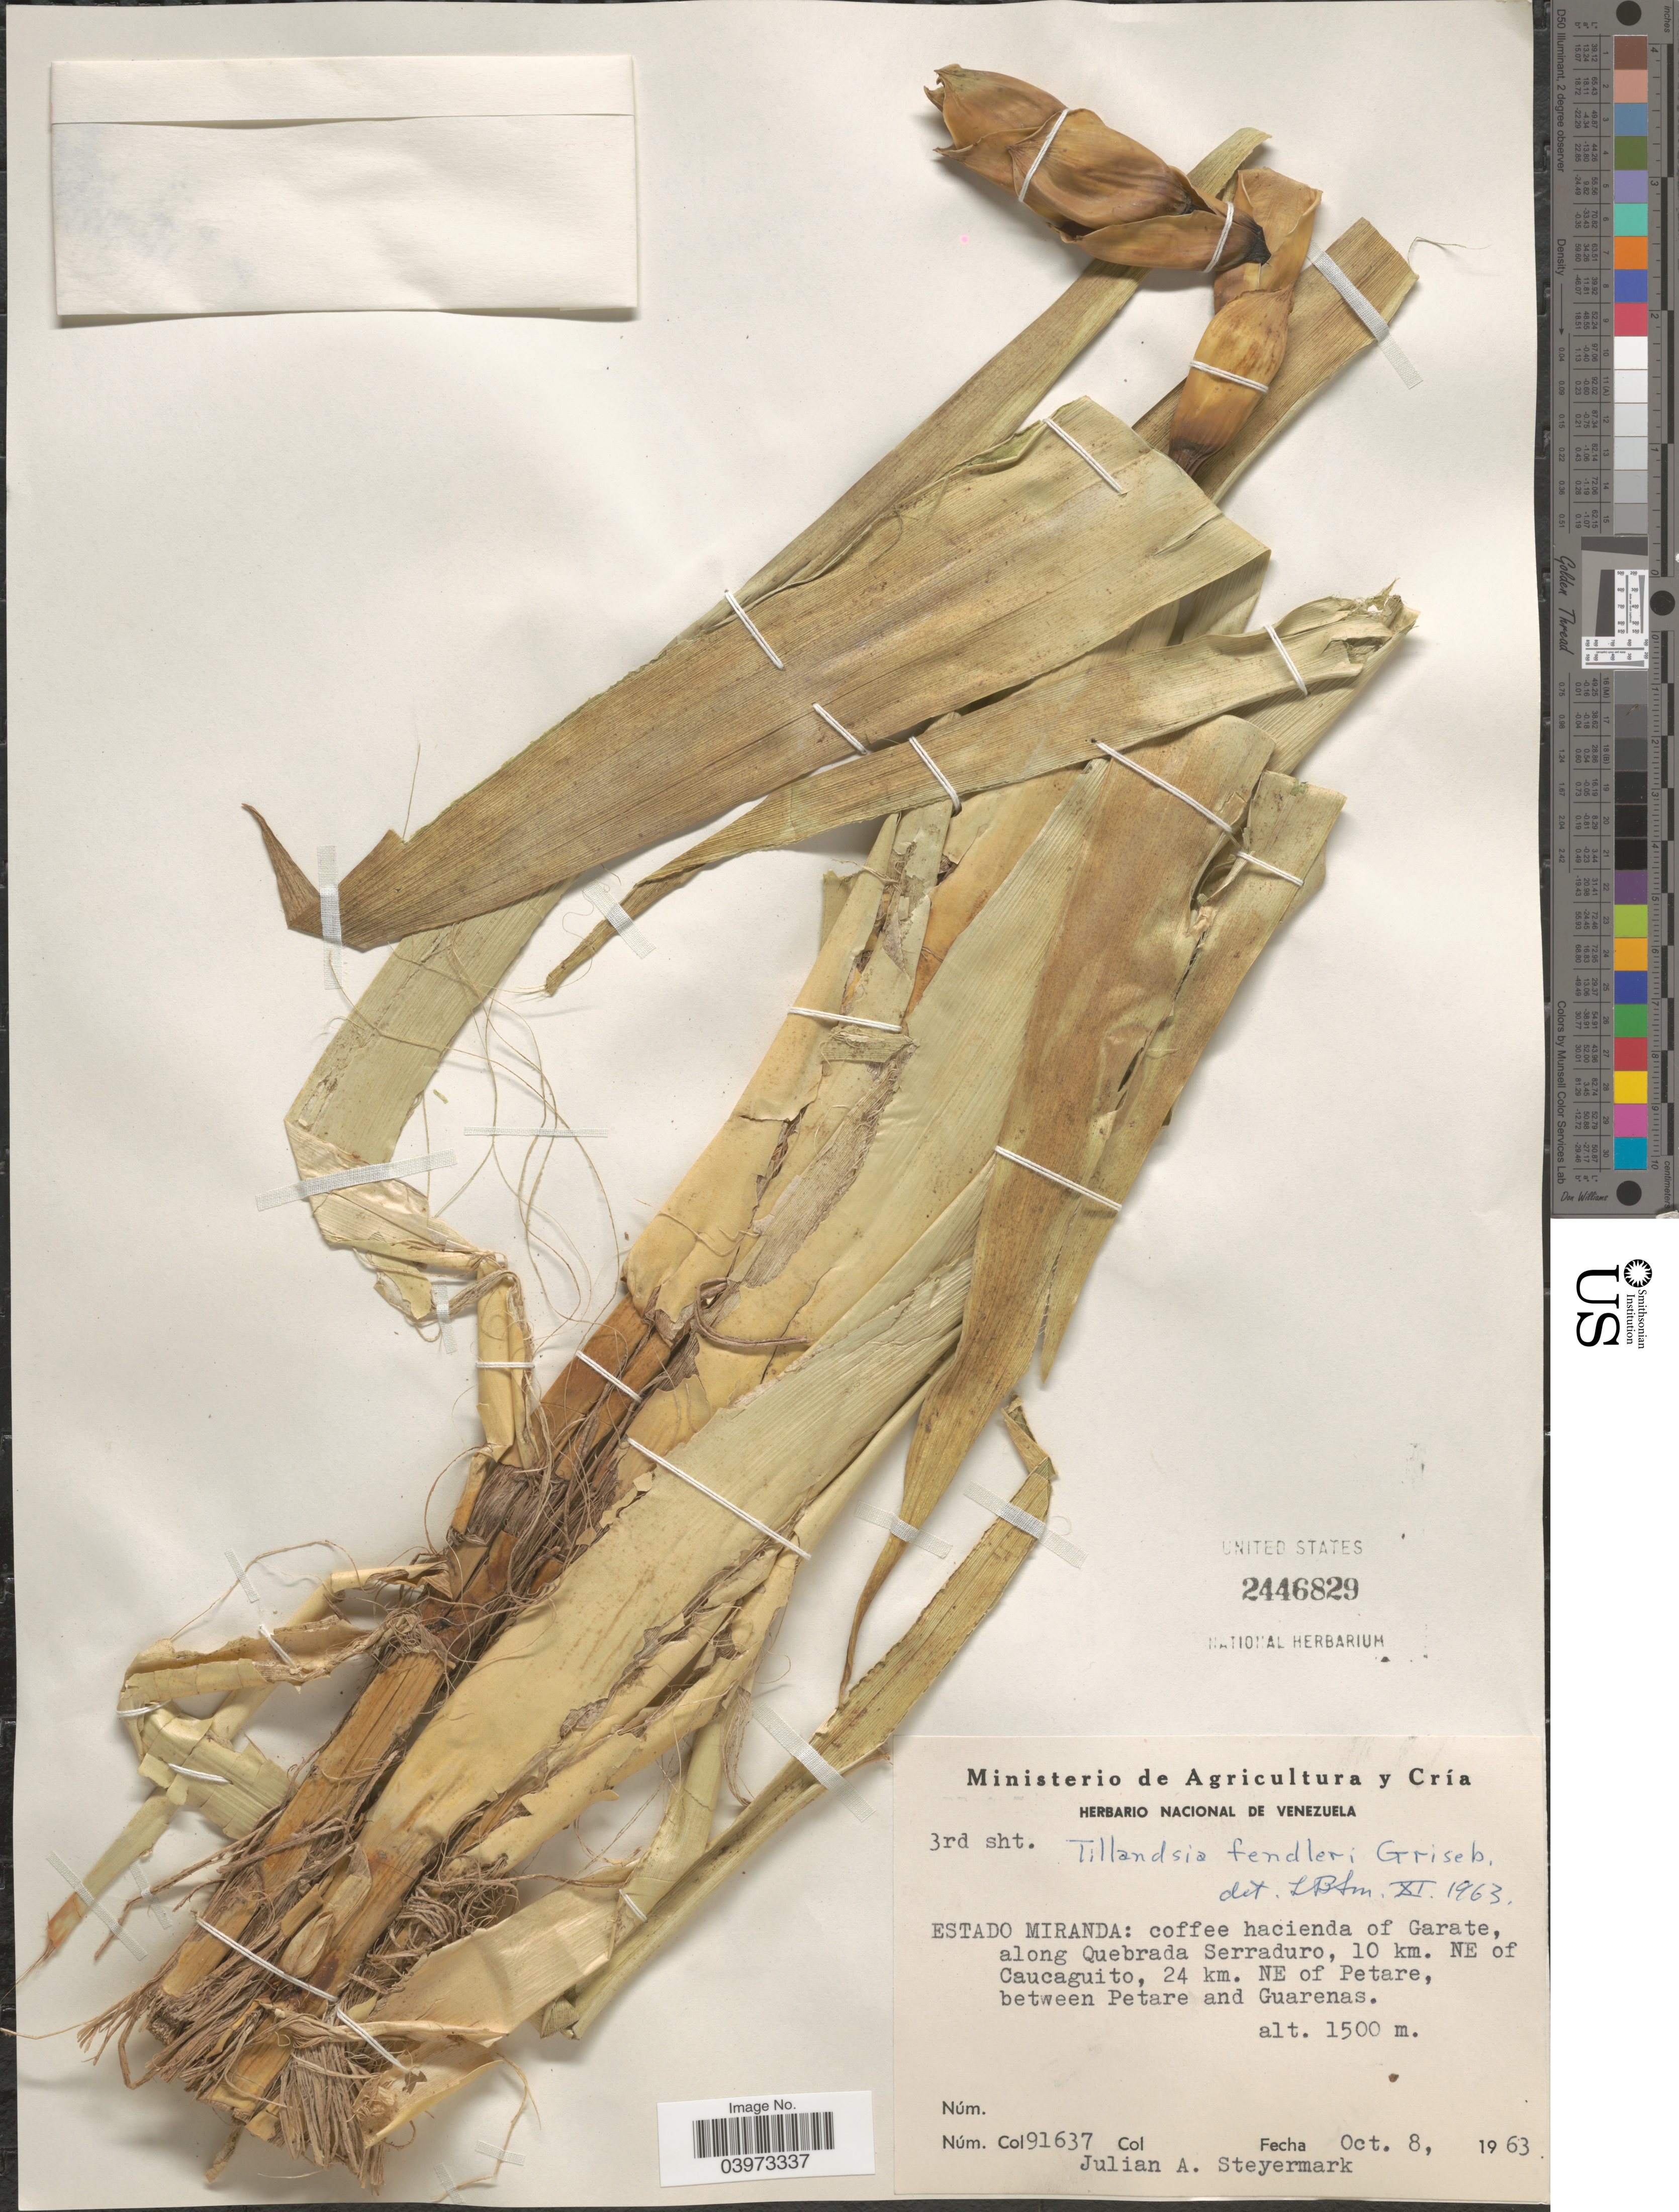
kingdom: Plantae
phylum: Tracheophyta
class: Liliopsida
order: Poales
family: Bromeliaceae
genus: Tillandsia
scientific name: Tillandsia fendleri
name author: Griseb.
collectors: J. Steyermark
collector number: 91637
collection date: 1963-10-08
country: Venezuela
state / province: Miranda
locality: Coffee hacienda of Garate, along Quebrada Serraduro, 10 km. NE of Caucaguito, 24 km. NE of Petare, between Petare and Guarenas.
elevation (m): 1500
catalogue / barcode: US 2446829